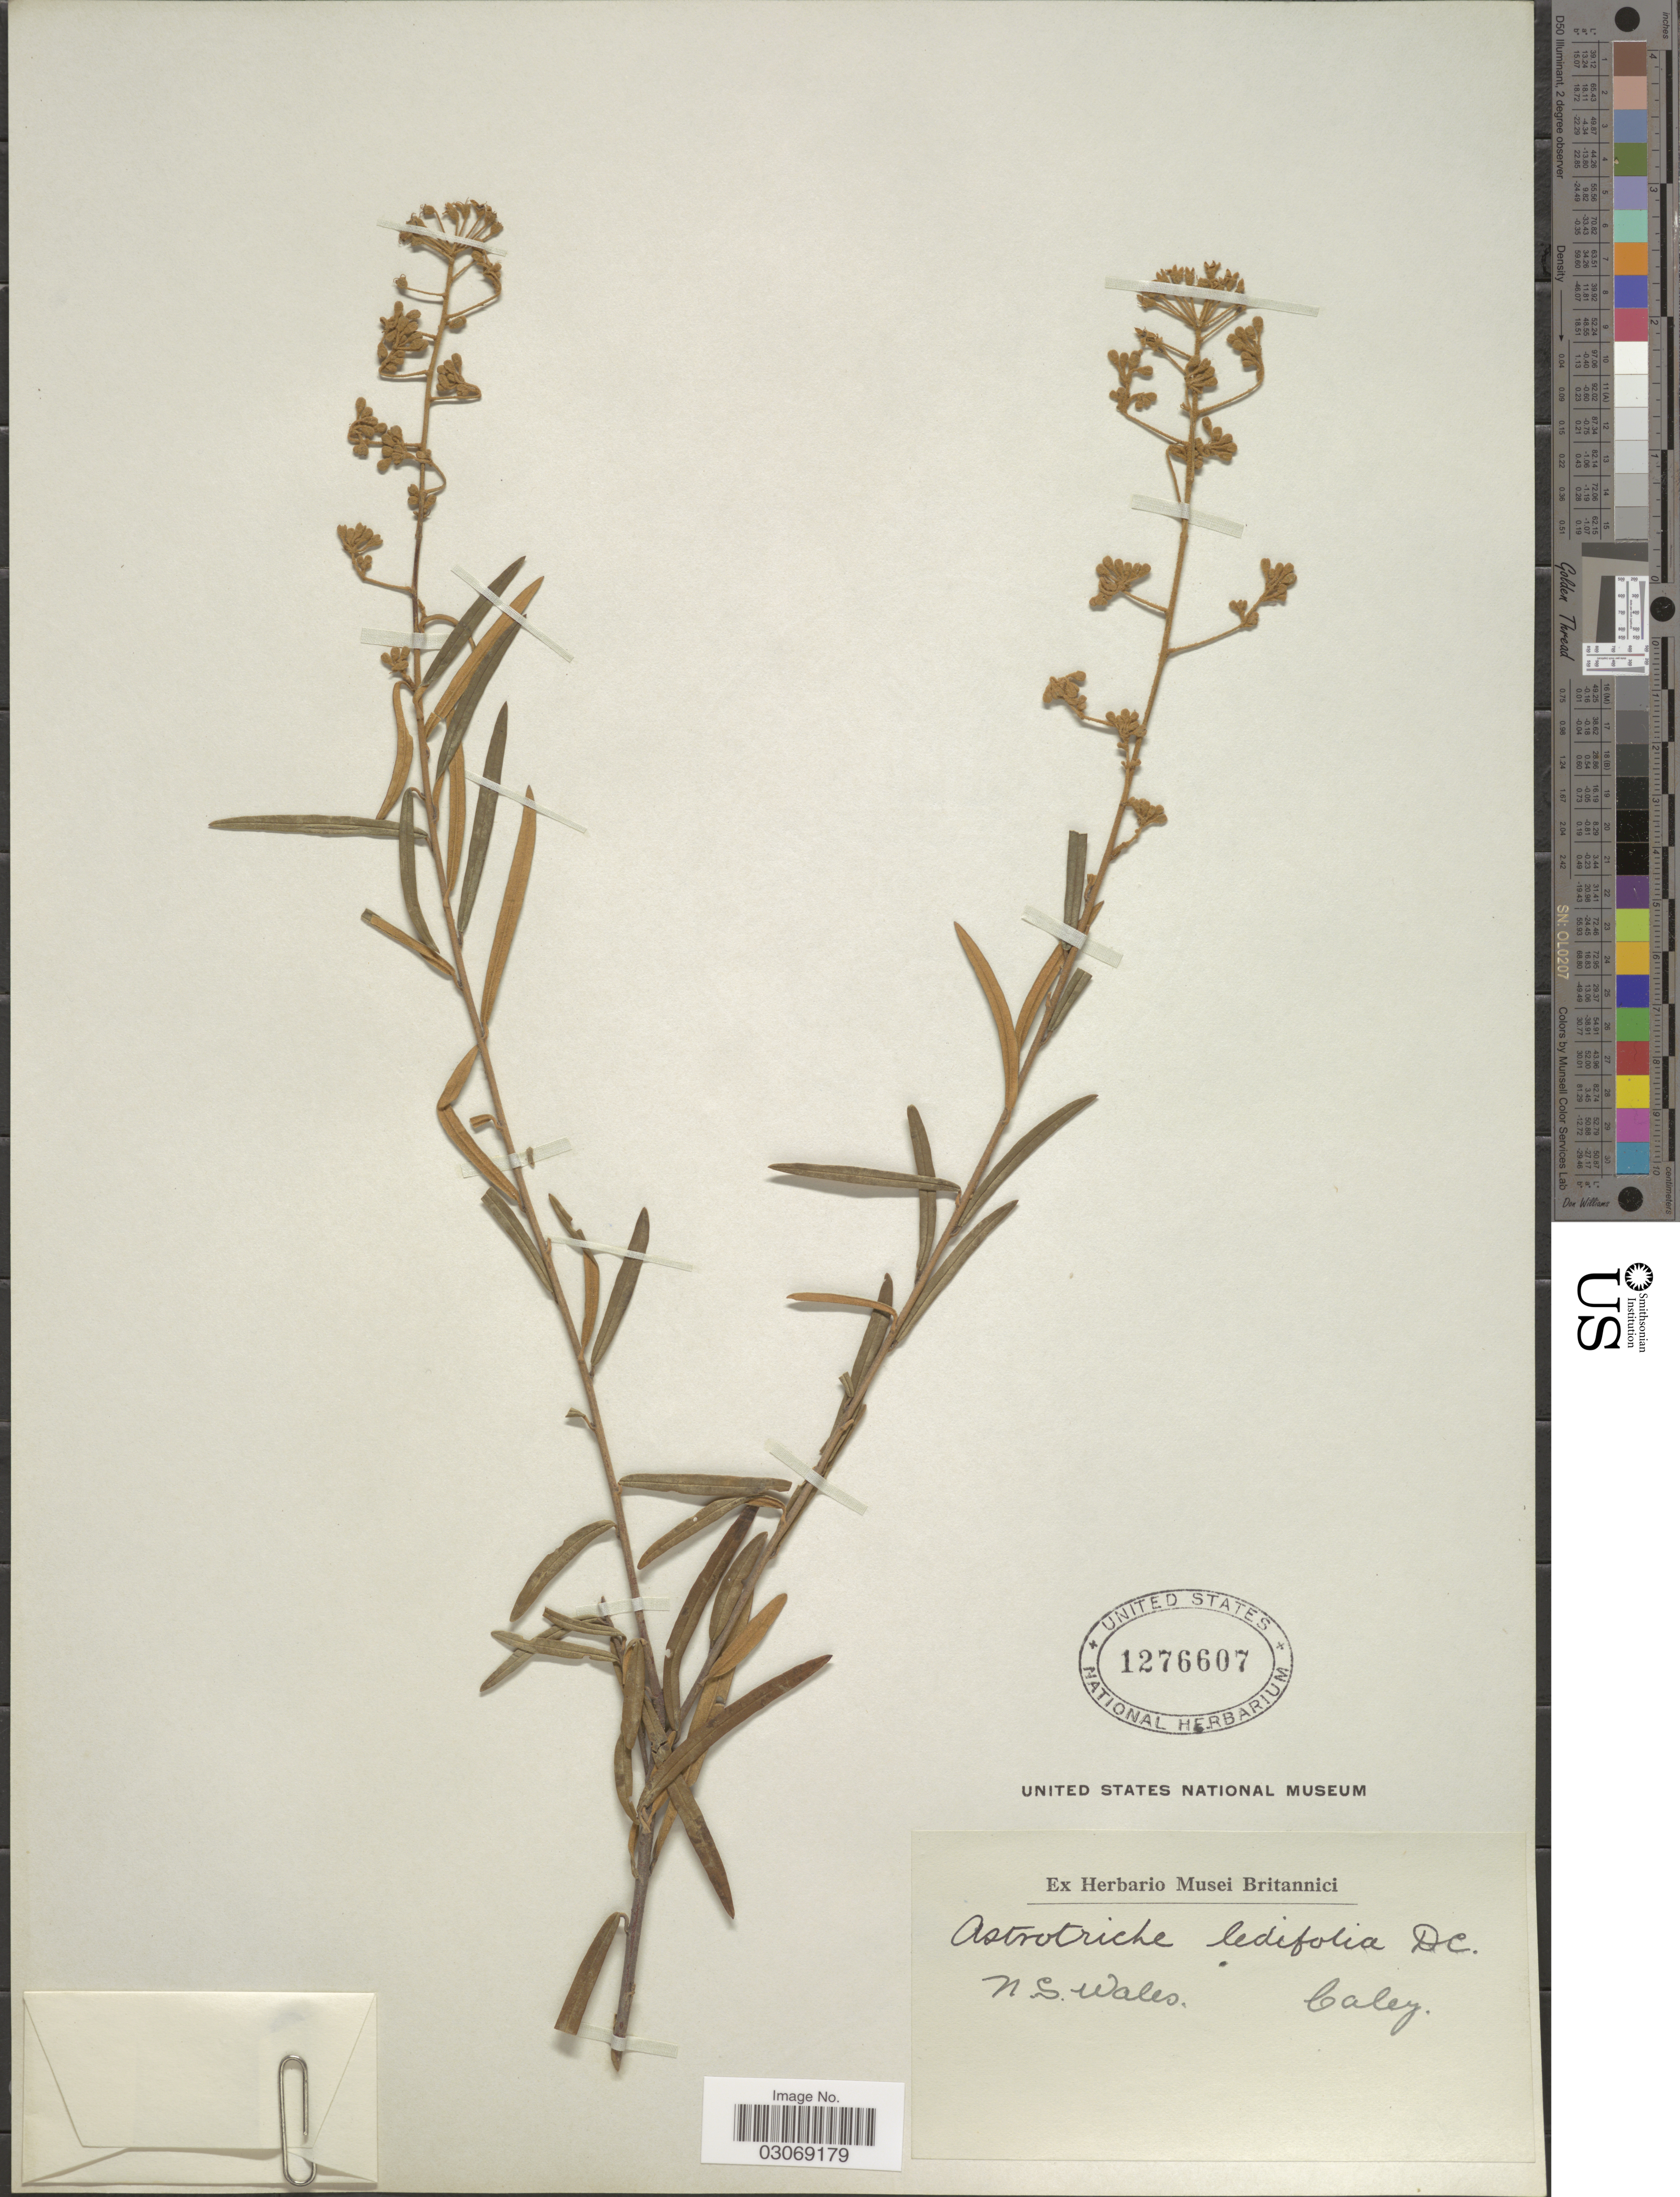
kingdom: Plantae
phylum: Tracheophyta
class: Magnoliopsida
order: Apiales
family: Araliaceae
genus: Astrotricha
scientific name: Astrotricha ledifolia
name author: DC.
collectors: -. Caley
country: Australia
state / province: New South Wales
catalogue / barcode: US 1276607